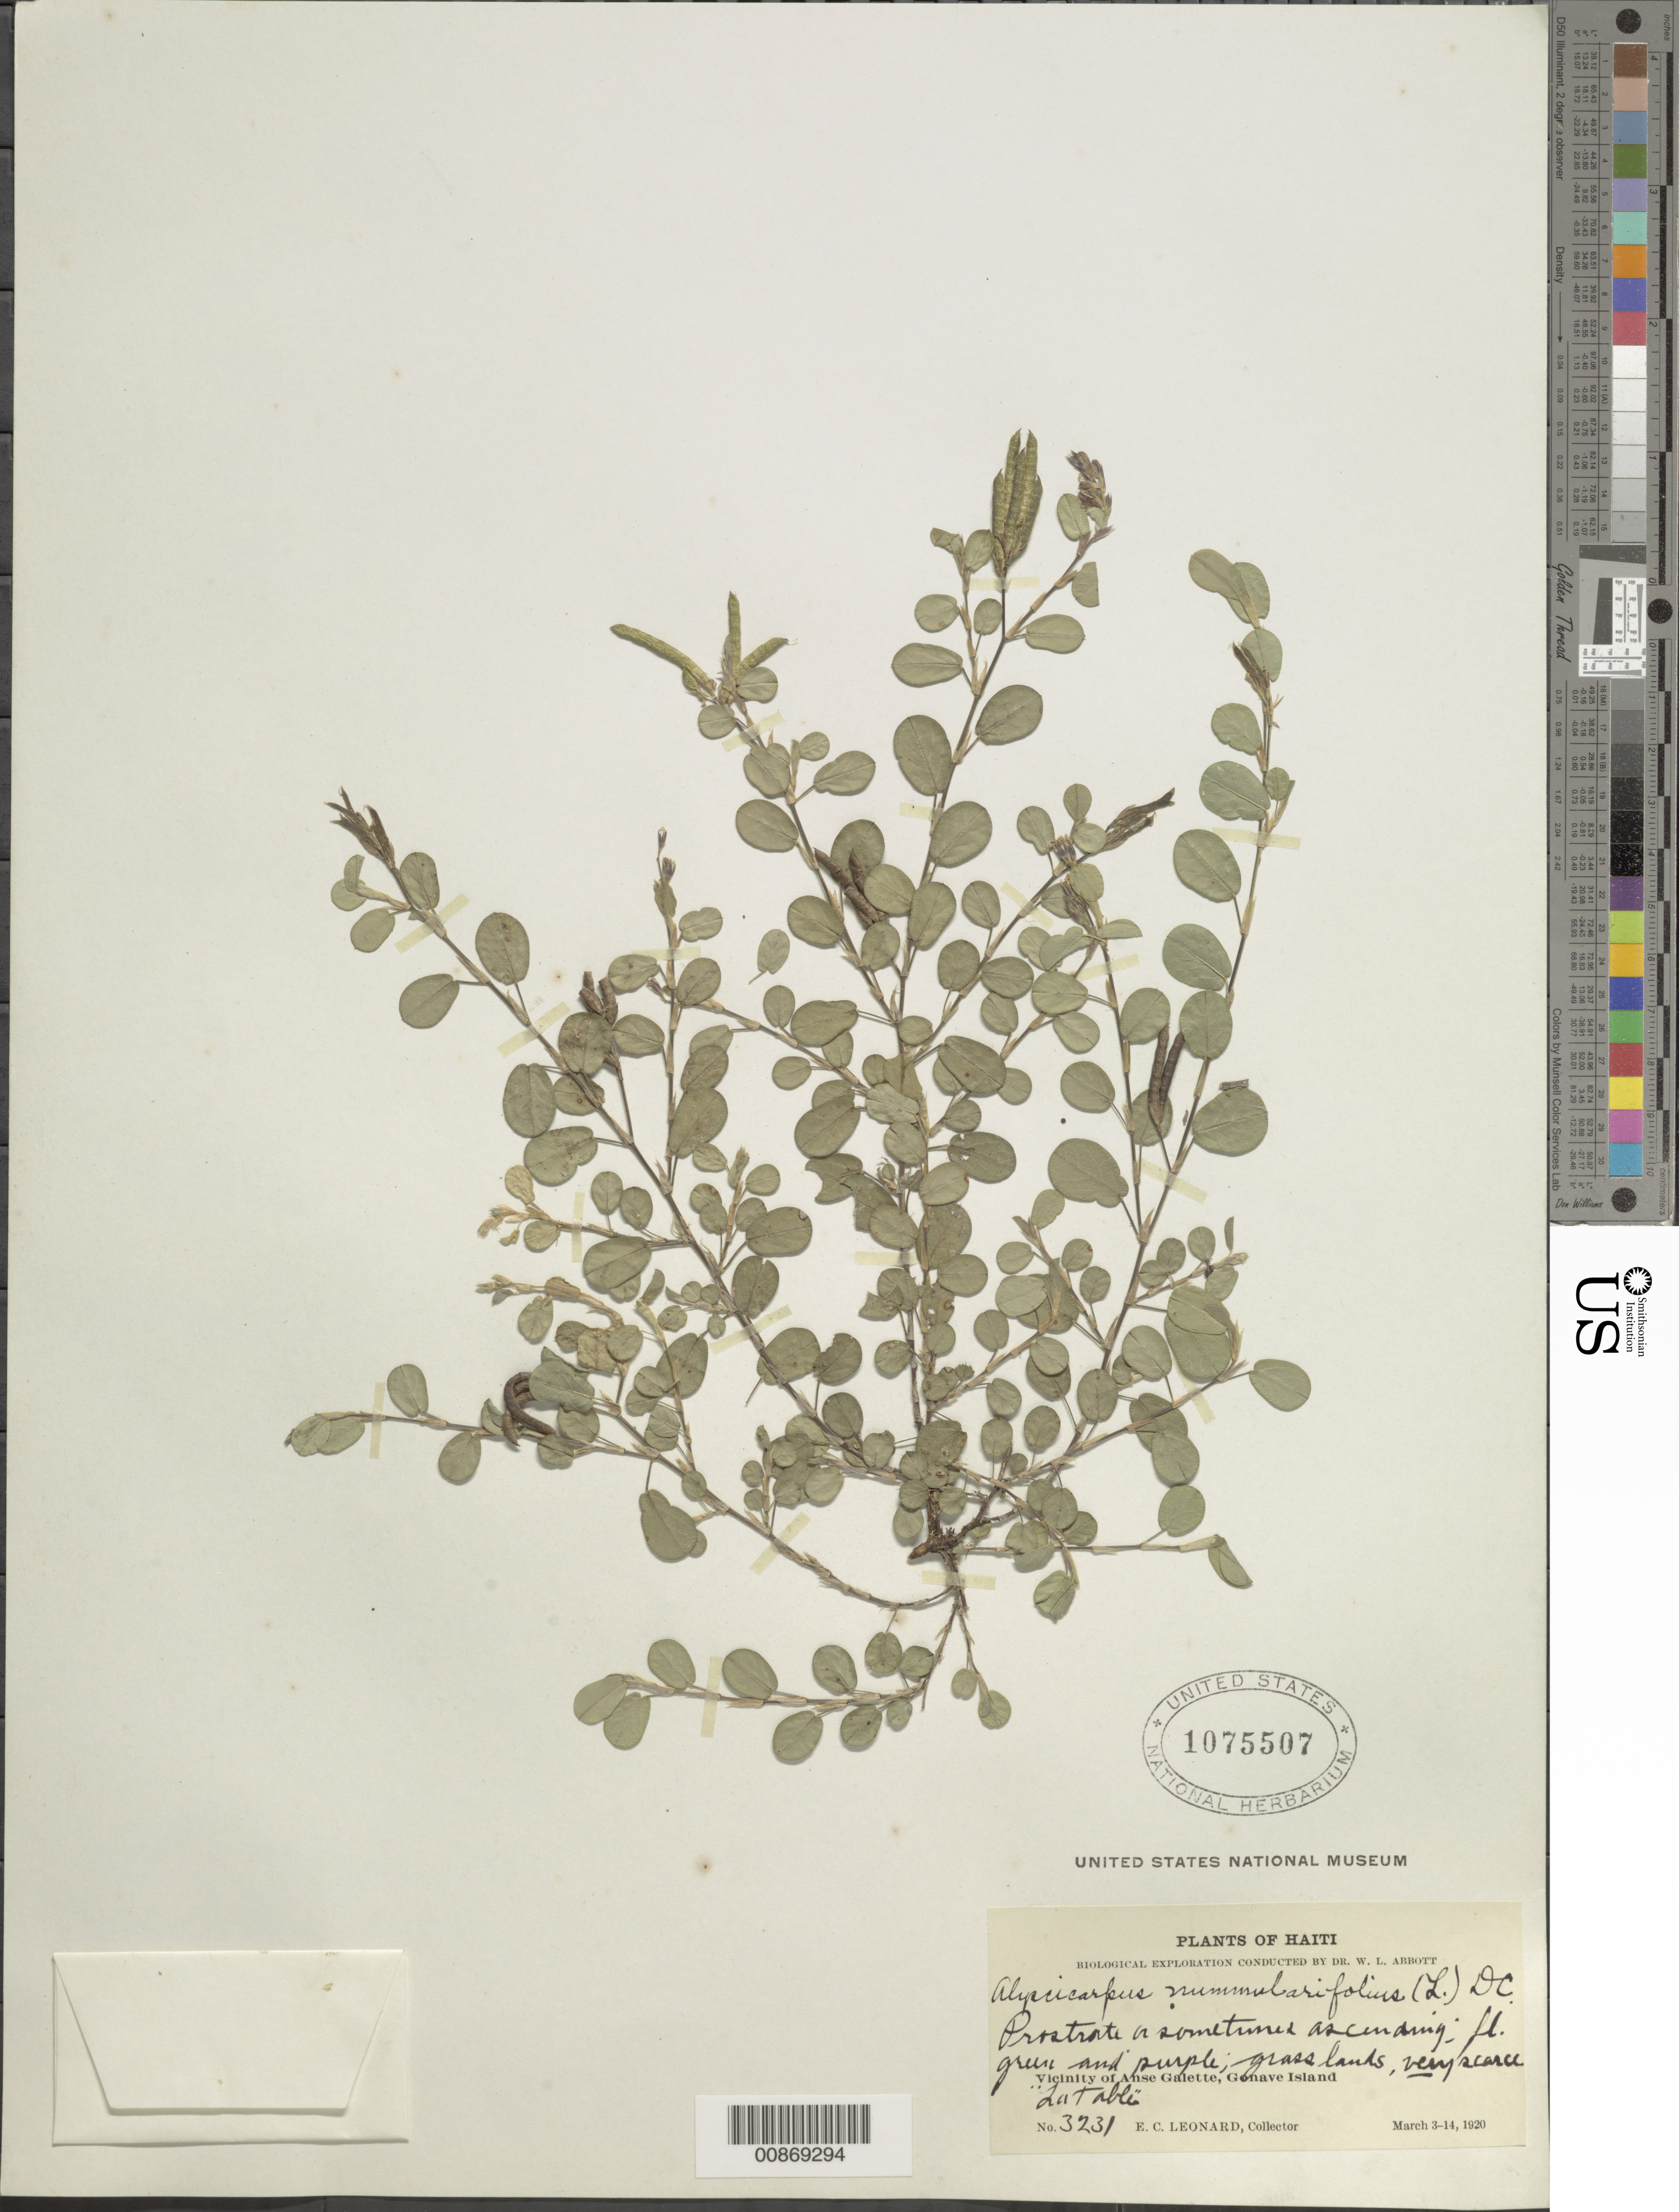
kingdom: Plantae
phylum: Tracheophyta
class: Magnoliopsida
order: Fabales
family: Fabaceae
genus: Alysicarpus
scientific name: Alysicarpus vaginalis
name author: (L.) DC.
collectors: E. C. Leonard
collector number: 3231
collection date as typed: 03 Mar 1920 to 14 Mar 1920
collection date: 1920-03-03/1920-03-14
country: Haiti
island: Île de la Gonâve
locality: Vicinity of Anse Galette, Gonave Island. La Table.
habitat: Grass lands.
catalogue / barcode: US 1075507